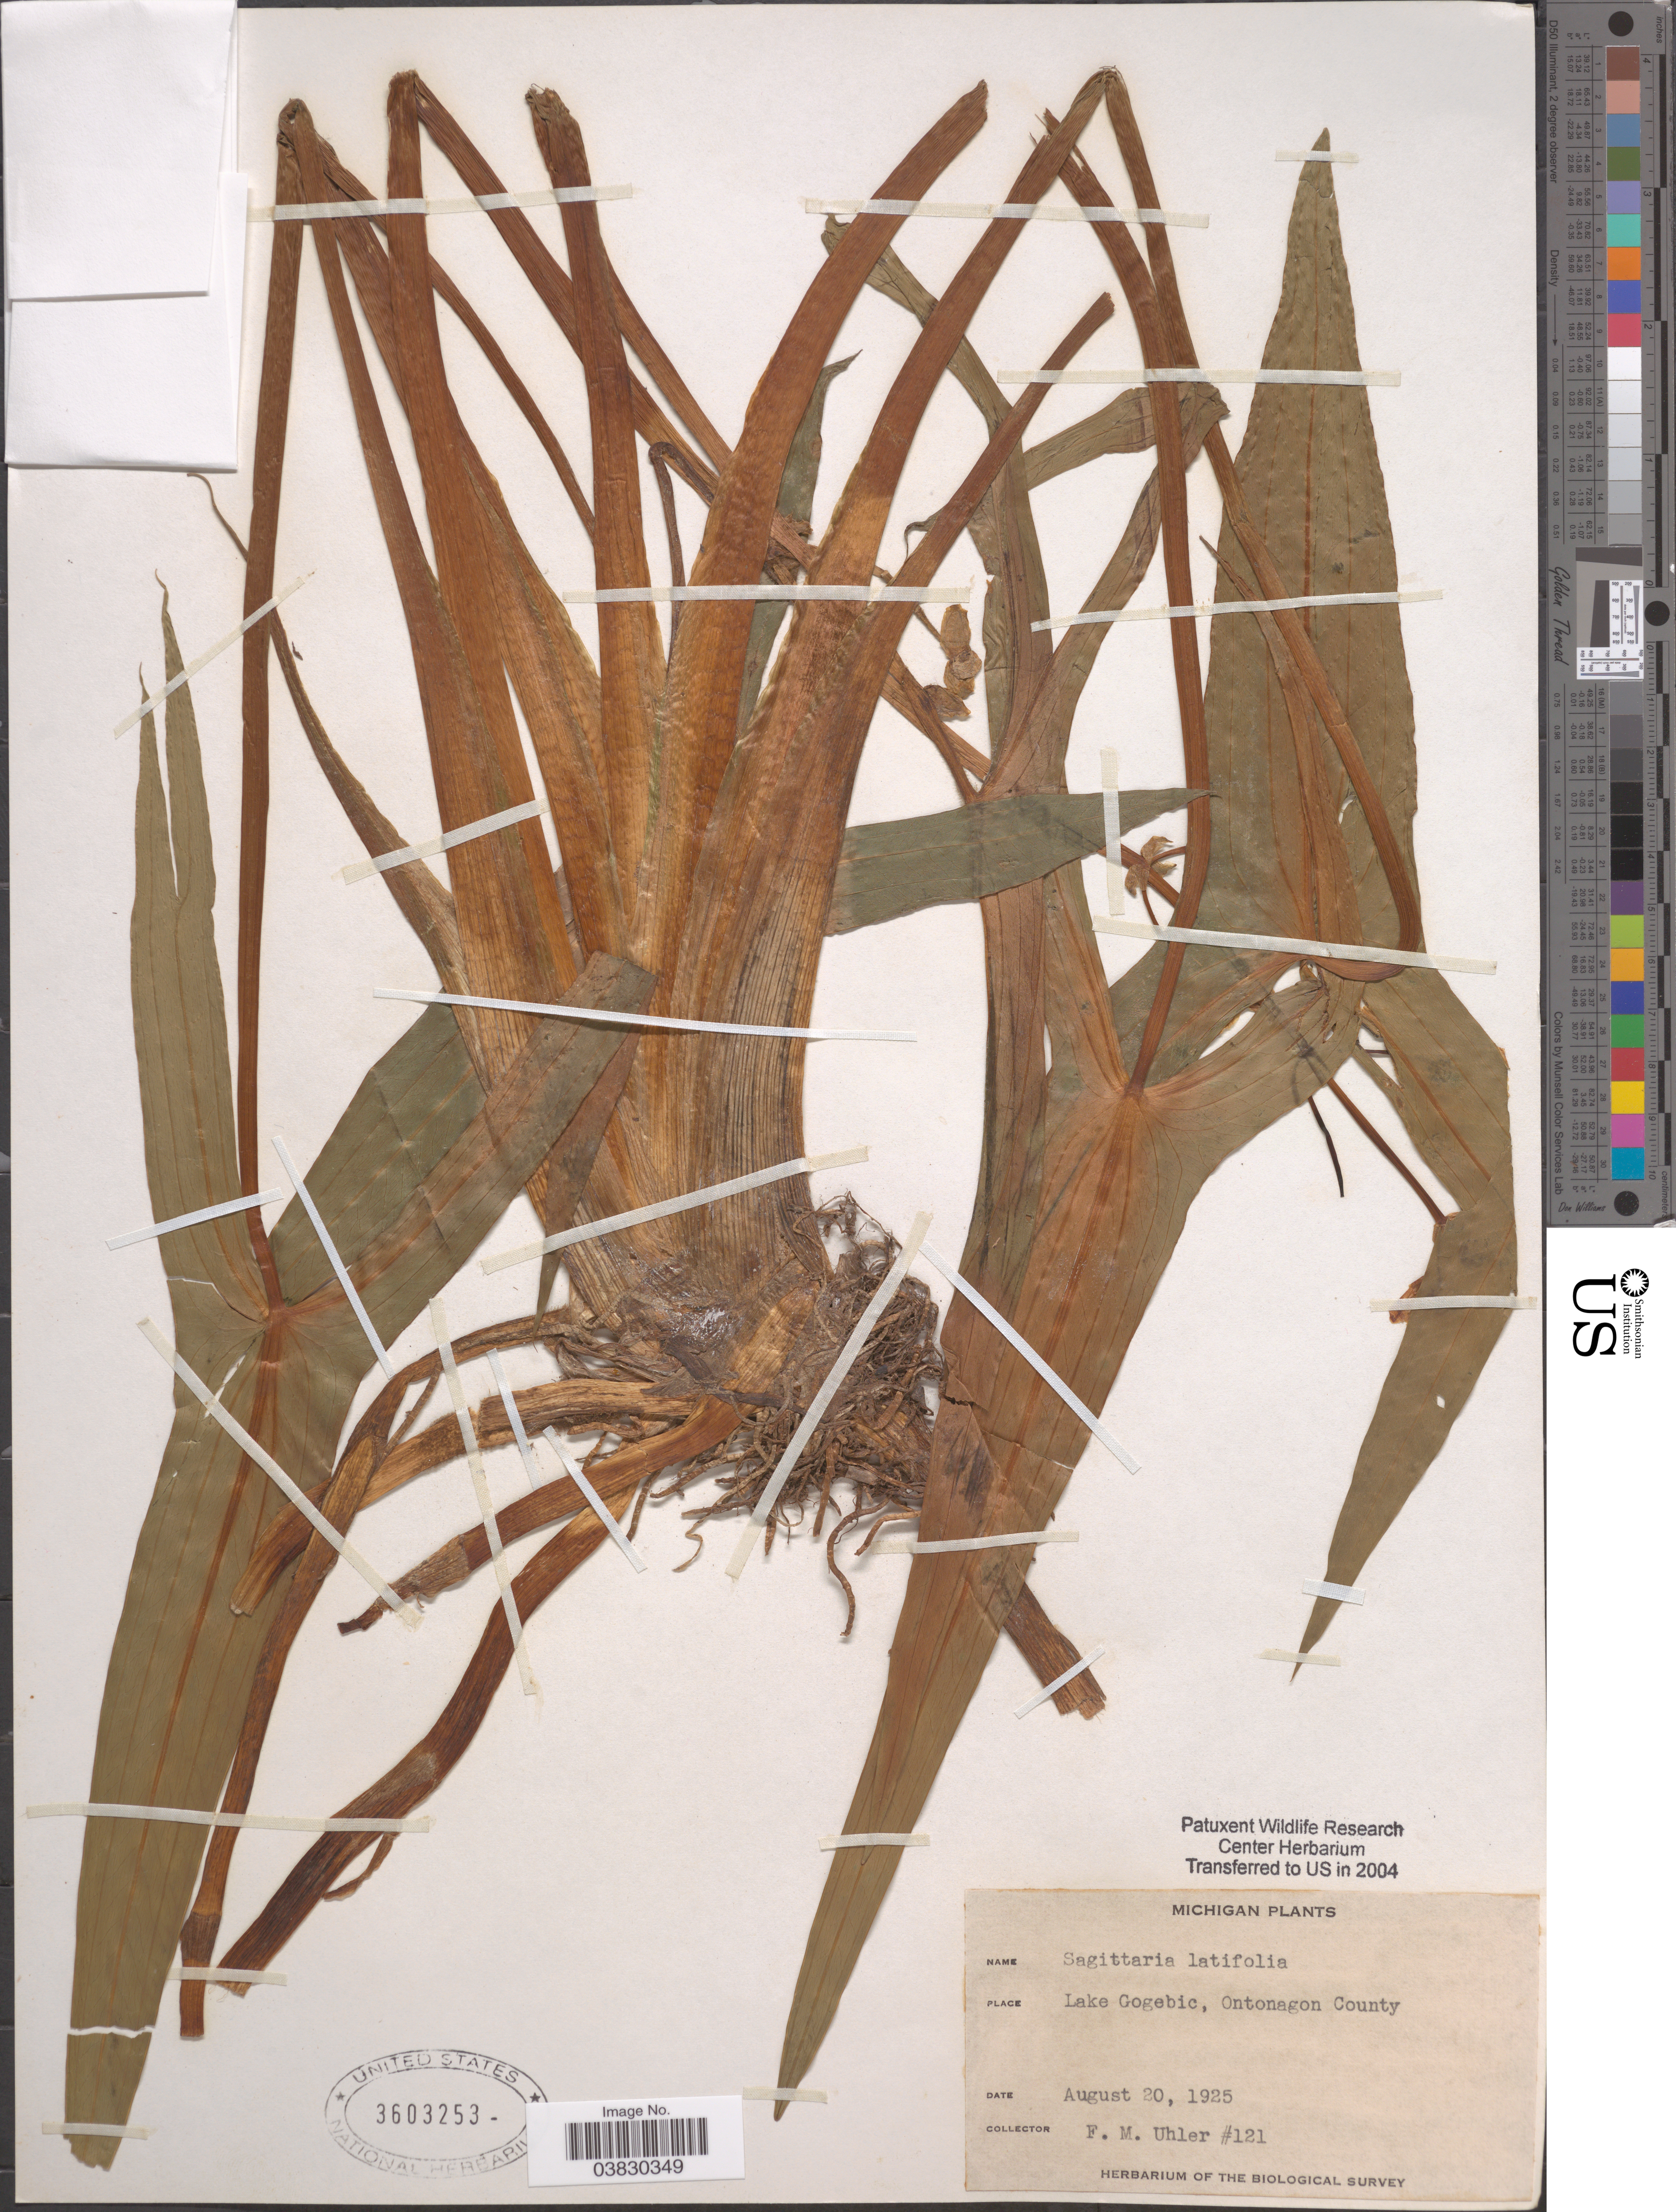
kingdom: Plantae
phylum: Tracheophyta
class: Liliopsida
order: Alismatales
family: Alismataceae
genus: Sagittaria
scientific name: Sagittaria latifolia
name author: Willd.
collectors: F. M. Uhler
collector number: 121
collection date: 1925-08-20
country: United States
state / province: Michigan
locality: Lake Gogebic, Ontonagon County.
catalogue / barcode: US 3603253